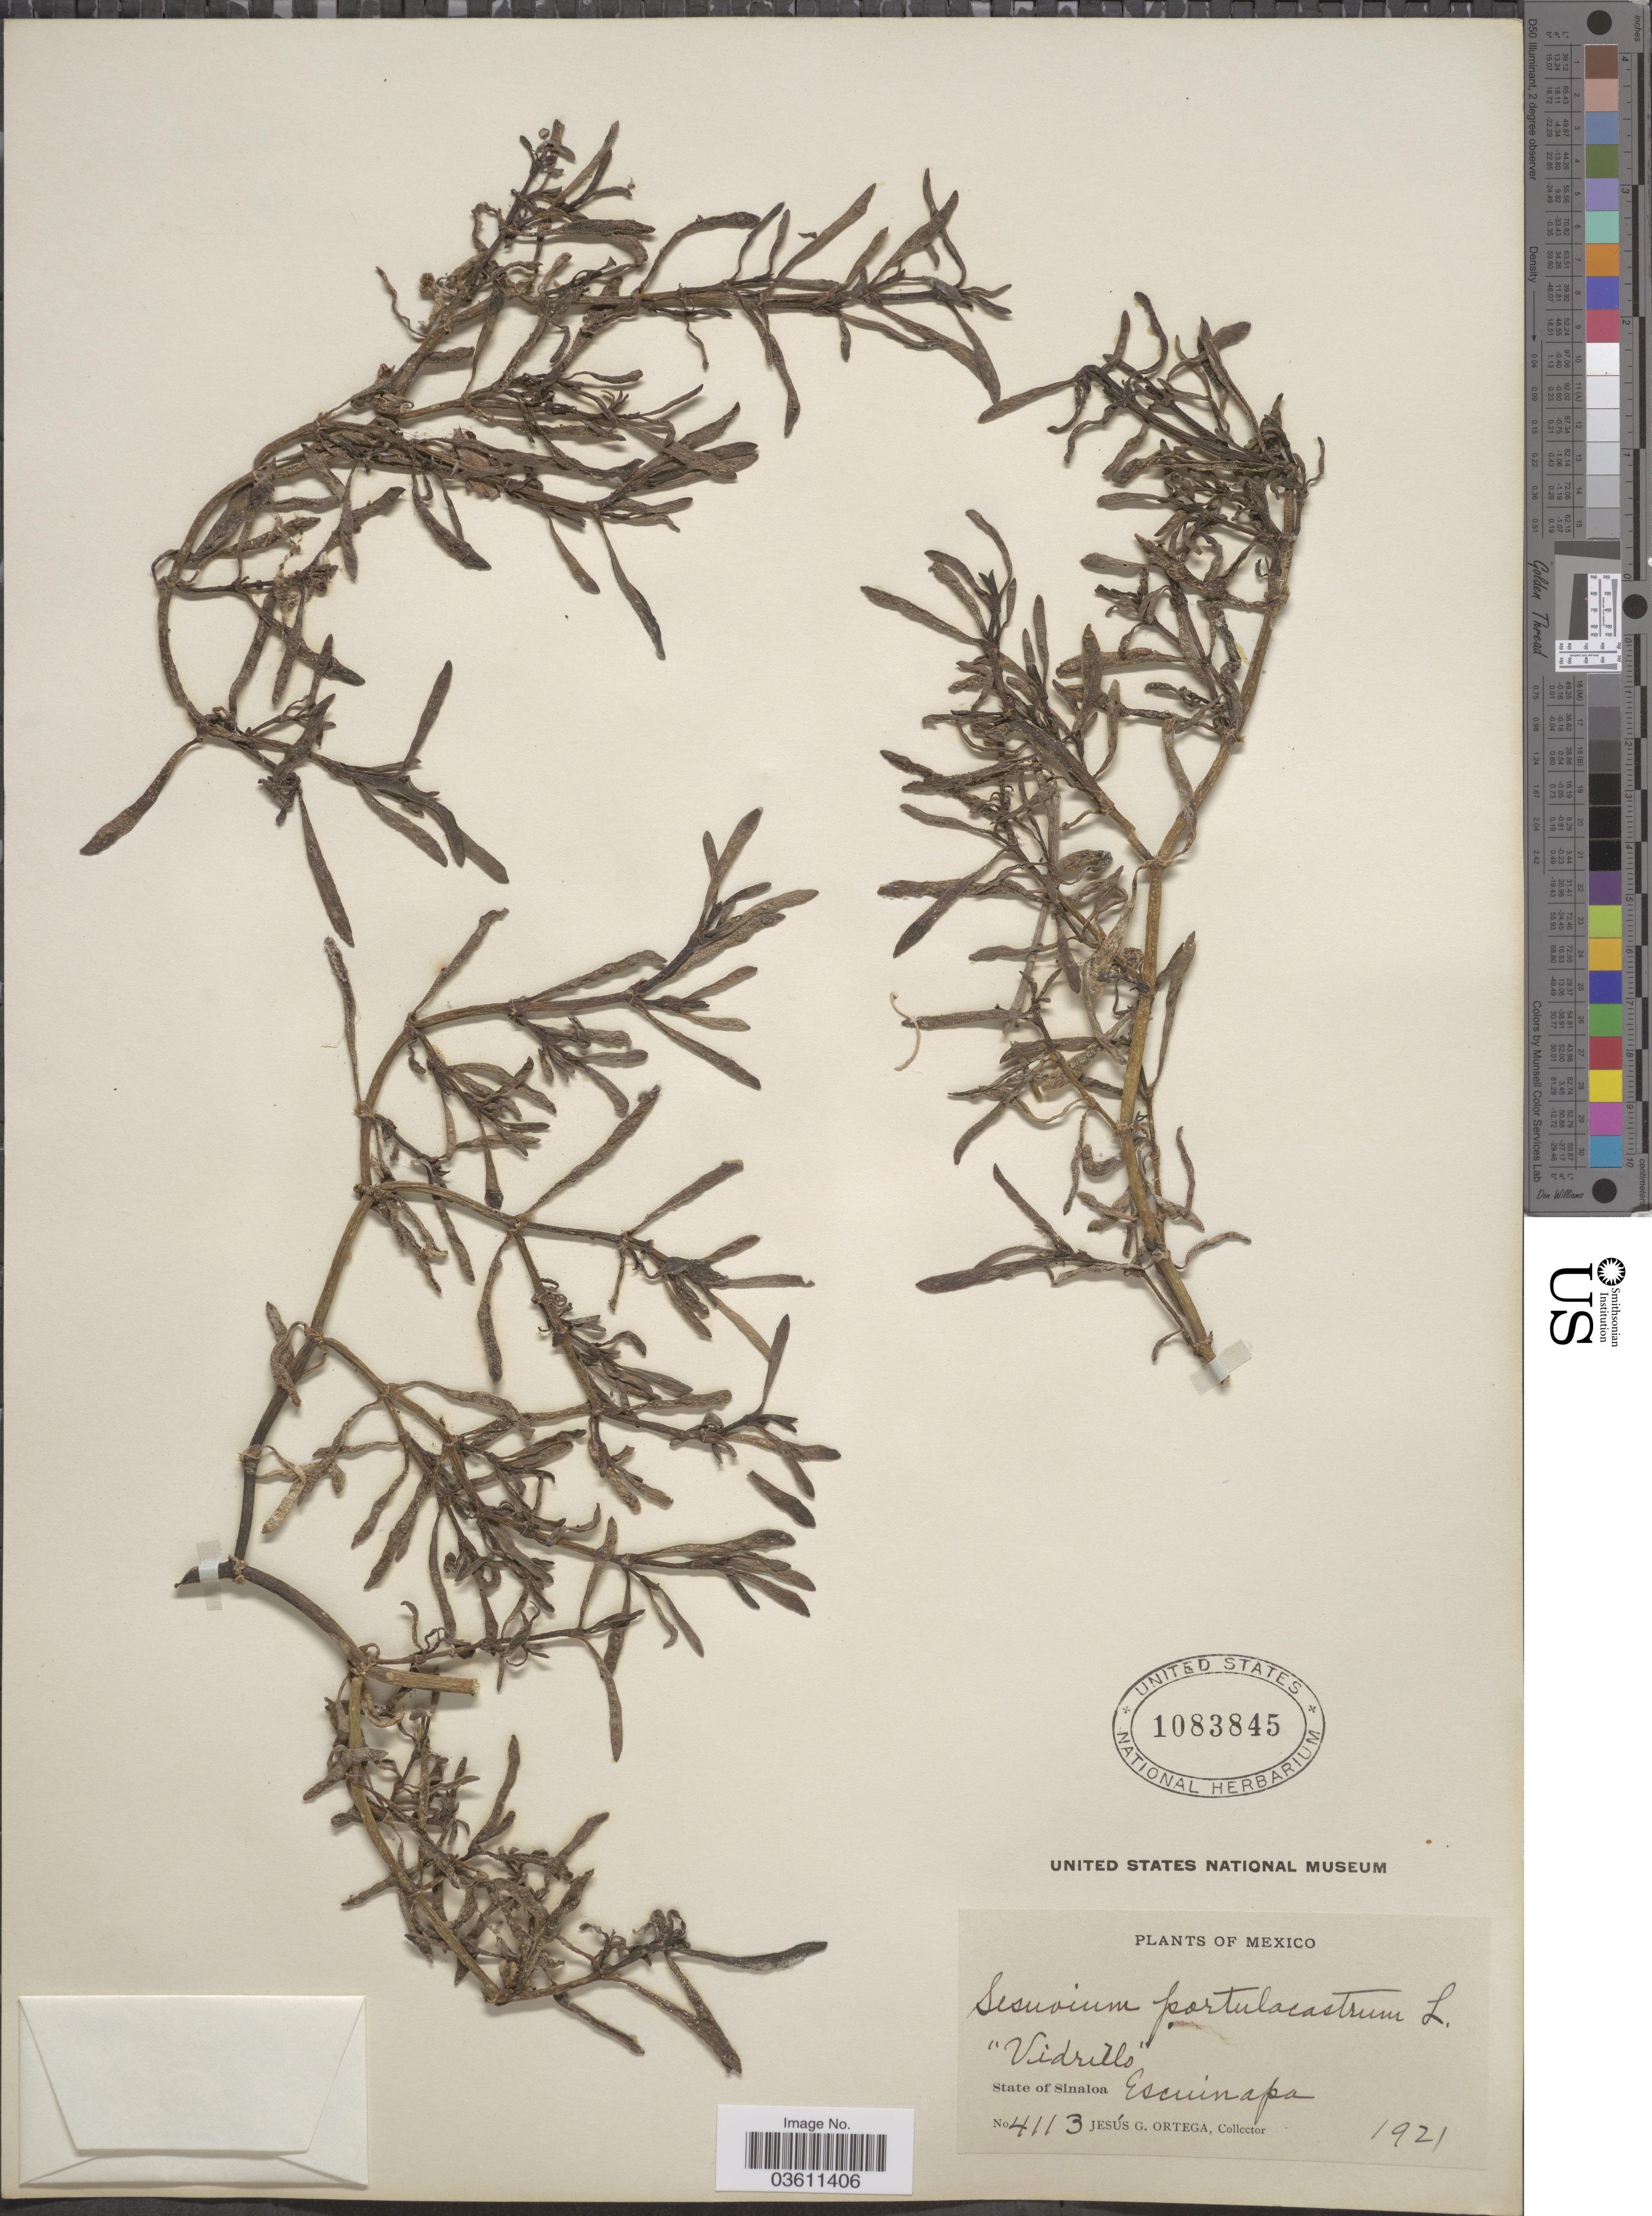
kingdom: Plantae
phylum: Tracheophyta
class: Magnoliopsida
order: Caryophyllales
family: Aizoaceae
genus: Sesuvium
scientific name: Sesuvium portulacastrum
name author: (L.) L.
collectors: J. Ortega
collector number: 4113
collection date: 1921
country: Mexico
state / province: Sinaloa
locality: Escuinapa.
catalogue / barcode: US 1083845